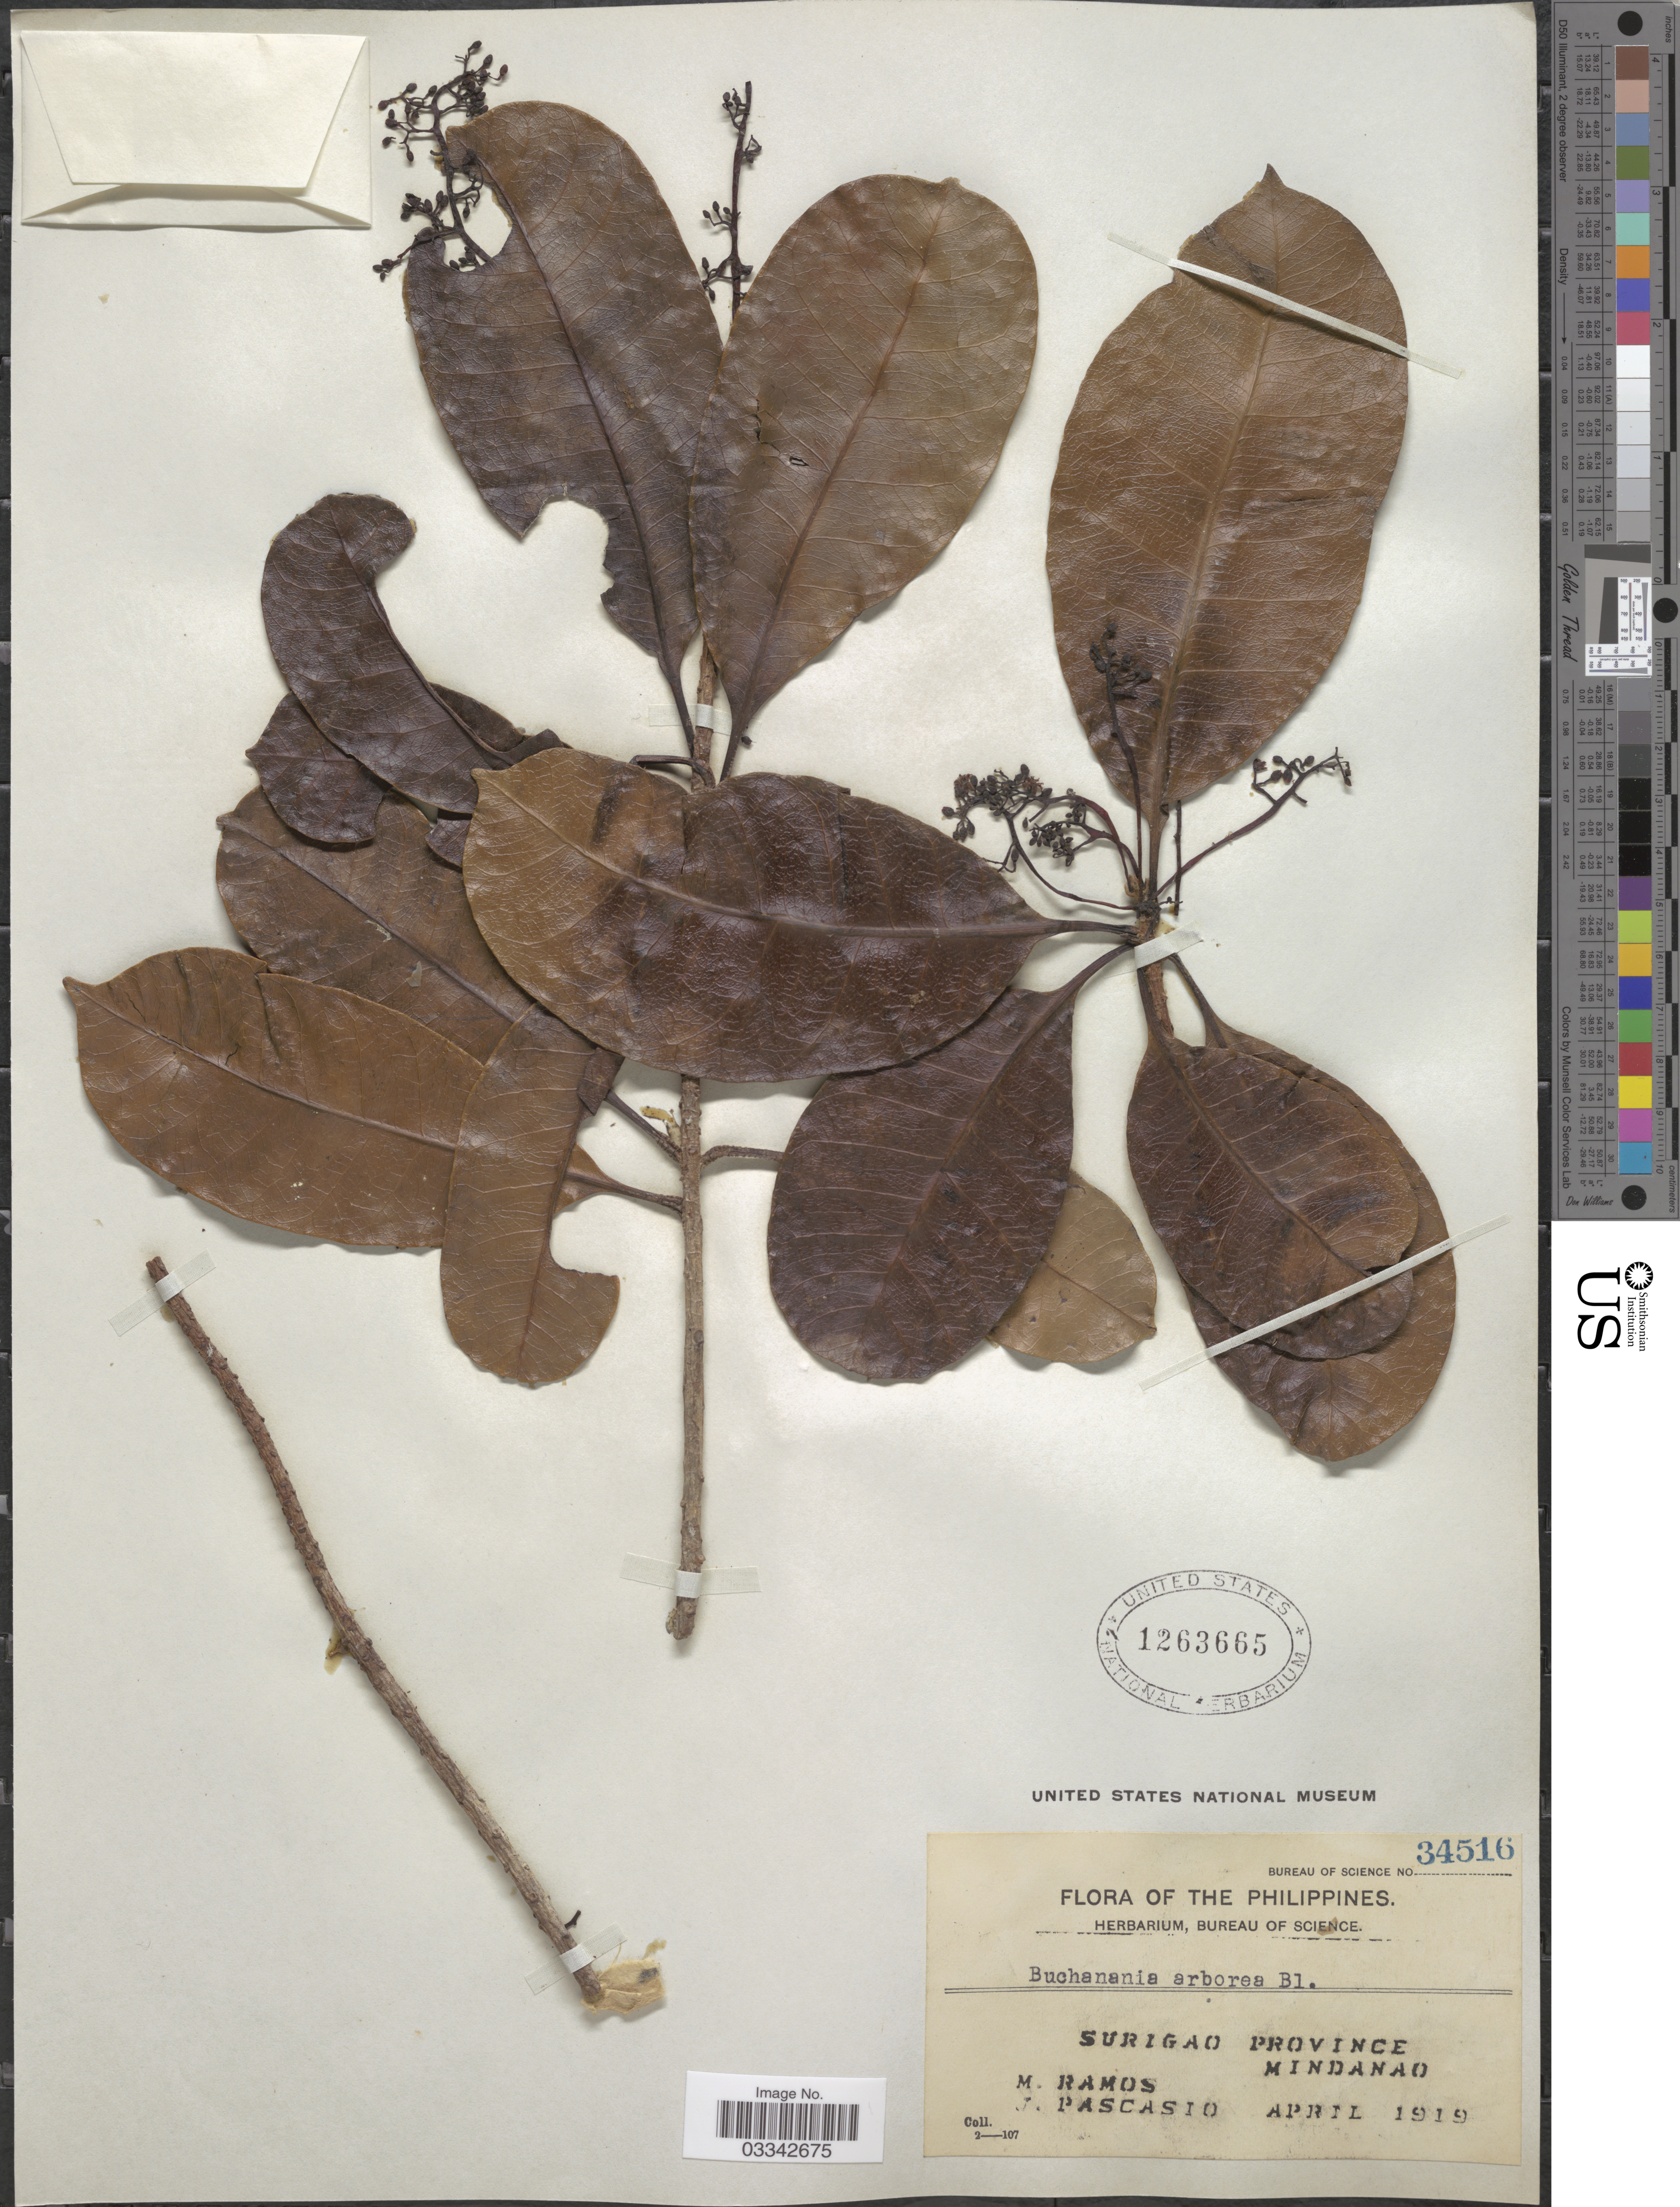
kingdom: Plantae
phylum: Tracheophyta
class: Magnoliopsida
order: Sapindales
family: Anacardiaceae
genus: Buchanania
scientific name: Buchanania arborescens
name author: (Blume) Blume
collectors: M. Ramos & J. Pascasio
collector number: Bureau of Science 34516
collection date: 1919-04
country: Philippines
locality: Suriago Province, Mindanao.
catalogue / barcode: US 1263665